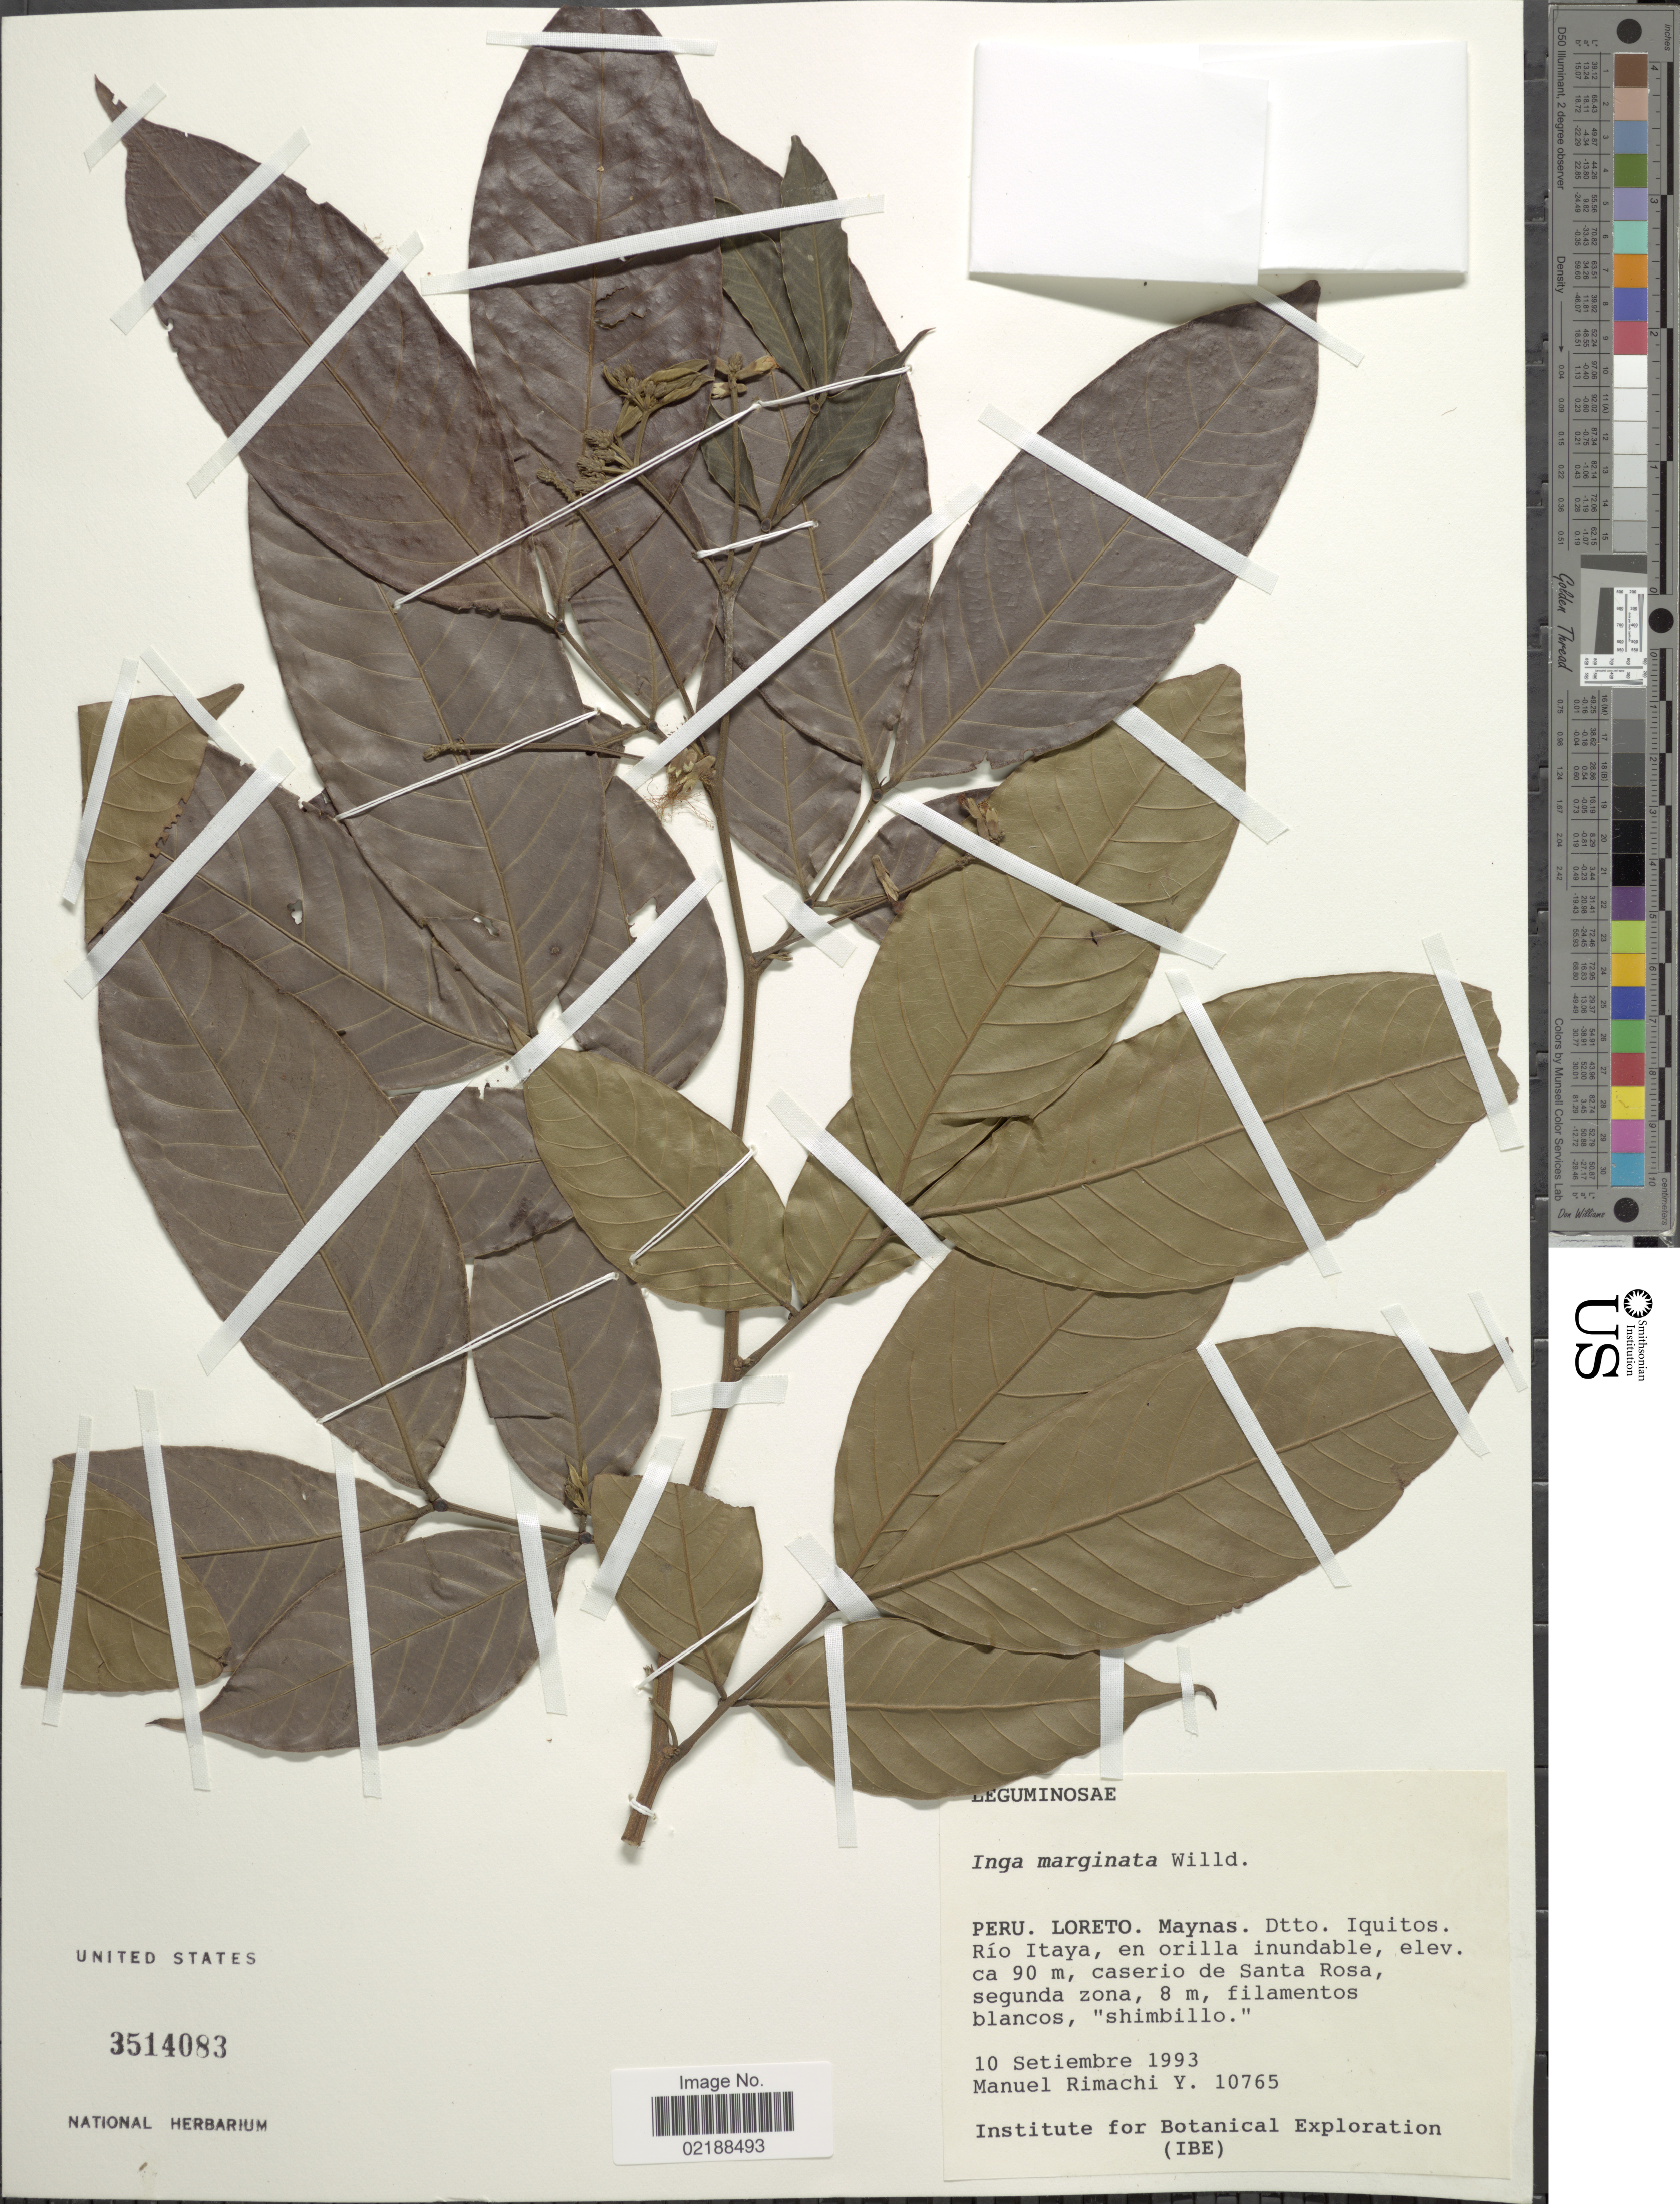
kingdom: Plantae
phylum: Tracheophyta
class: Magnoliopsida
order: Fabales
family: Fabaceae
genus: Inga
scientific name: Inga marginata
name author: Willd.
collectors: M. Rimachi Y.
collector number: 10765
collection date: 1993-09-10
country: Peru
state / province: Loreto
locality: Maynas. Dtto. Iquitos. Río Itaya, en orilla inundable, caserio de Santa Rosa, segunda zona, 8 m, filamentos blancos, 'shimbillo.'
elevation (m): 90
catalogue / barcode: US 3514083